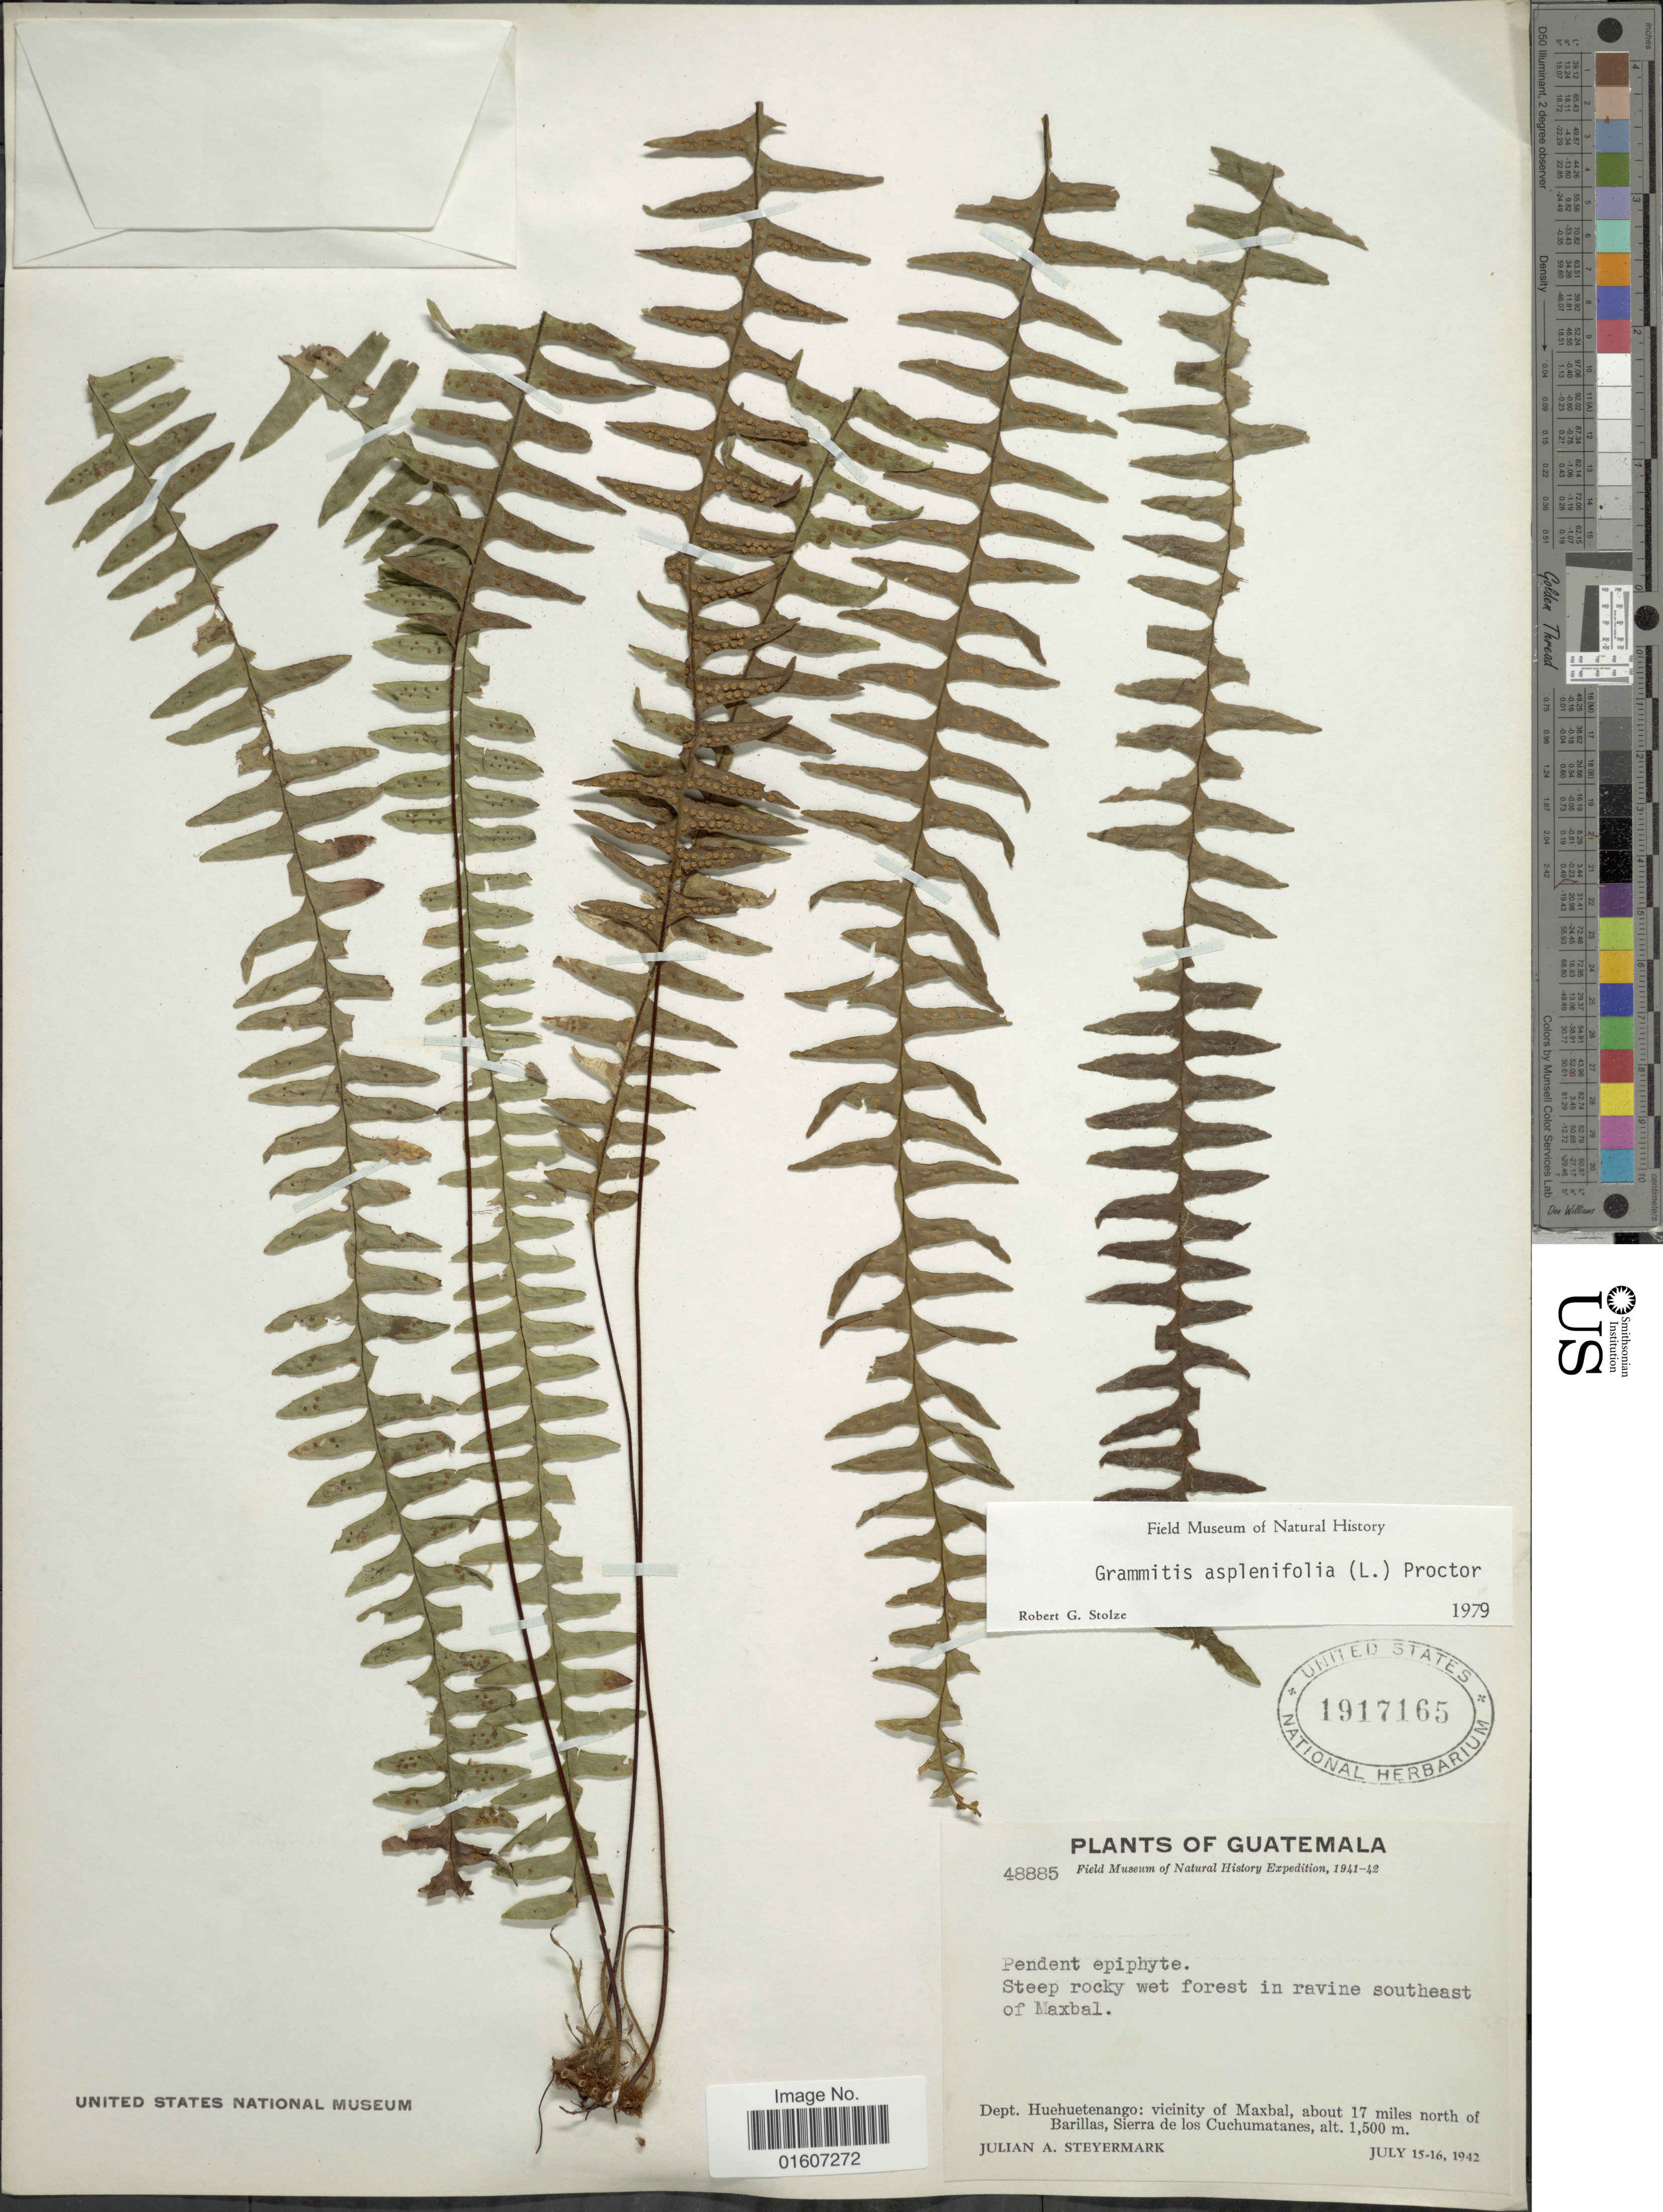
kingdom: Plantae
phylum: Tracheophyta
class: Polypodiopsida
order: Polypodiales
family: Polypodiaceae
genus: Terpsichore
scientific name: Terpsichore asplenifolia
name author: (L.) A.R. Sm.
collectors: J. Steyermark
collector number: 48885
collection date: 1942-07-15/1942-07-16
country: Guatemala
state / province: Huehuetenango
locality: Steep rocky wet forest in ravine southeast of Maxball=, Dept. Huehuetenango: vicinity of Maxbal, about 17 miles north of Barillas, Sierra de los Cuchumatanes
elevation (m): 1500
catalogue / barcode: US 1917165